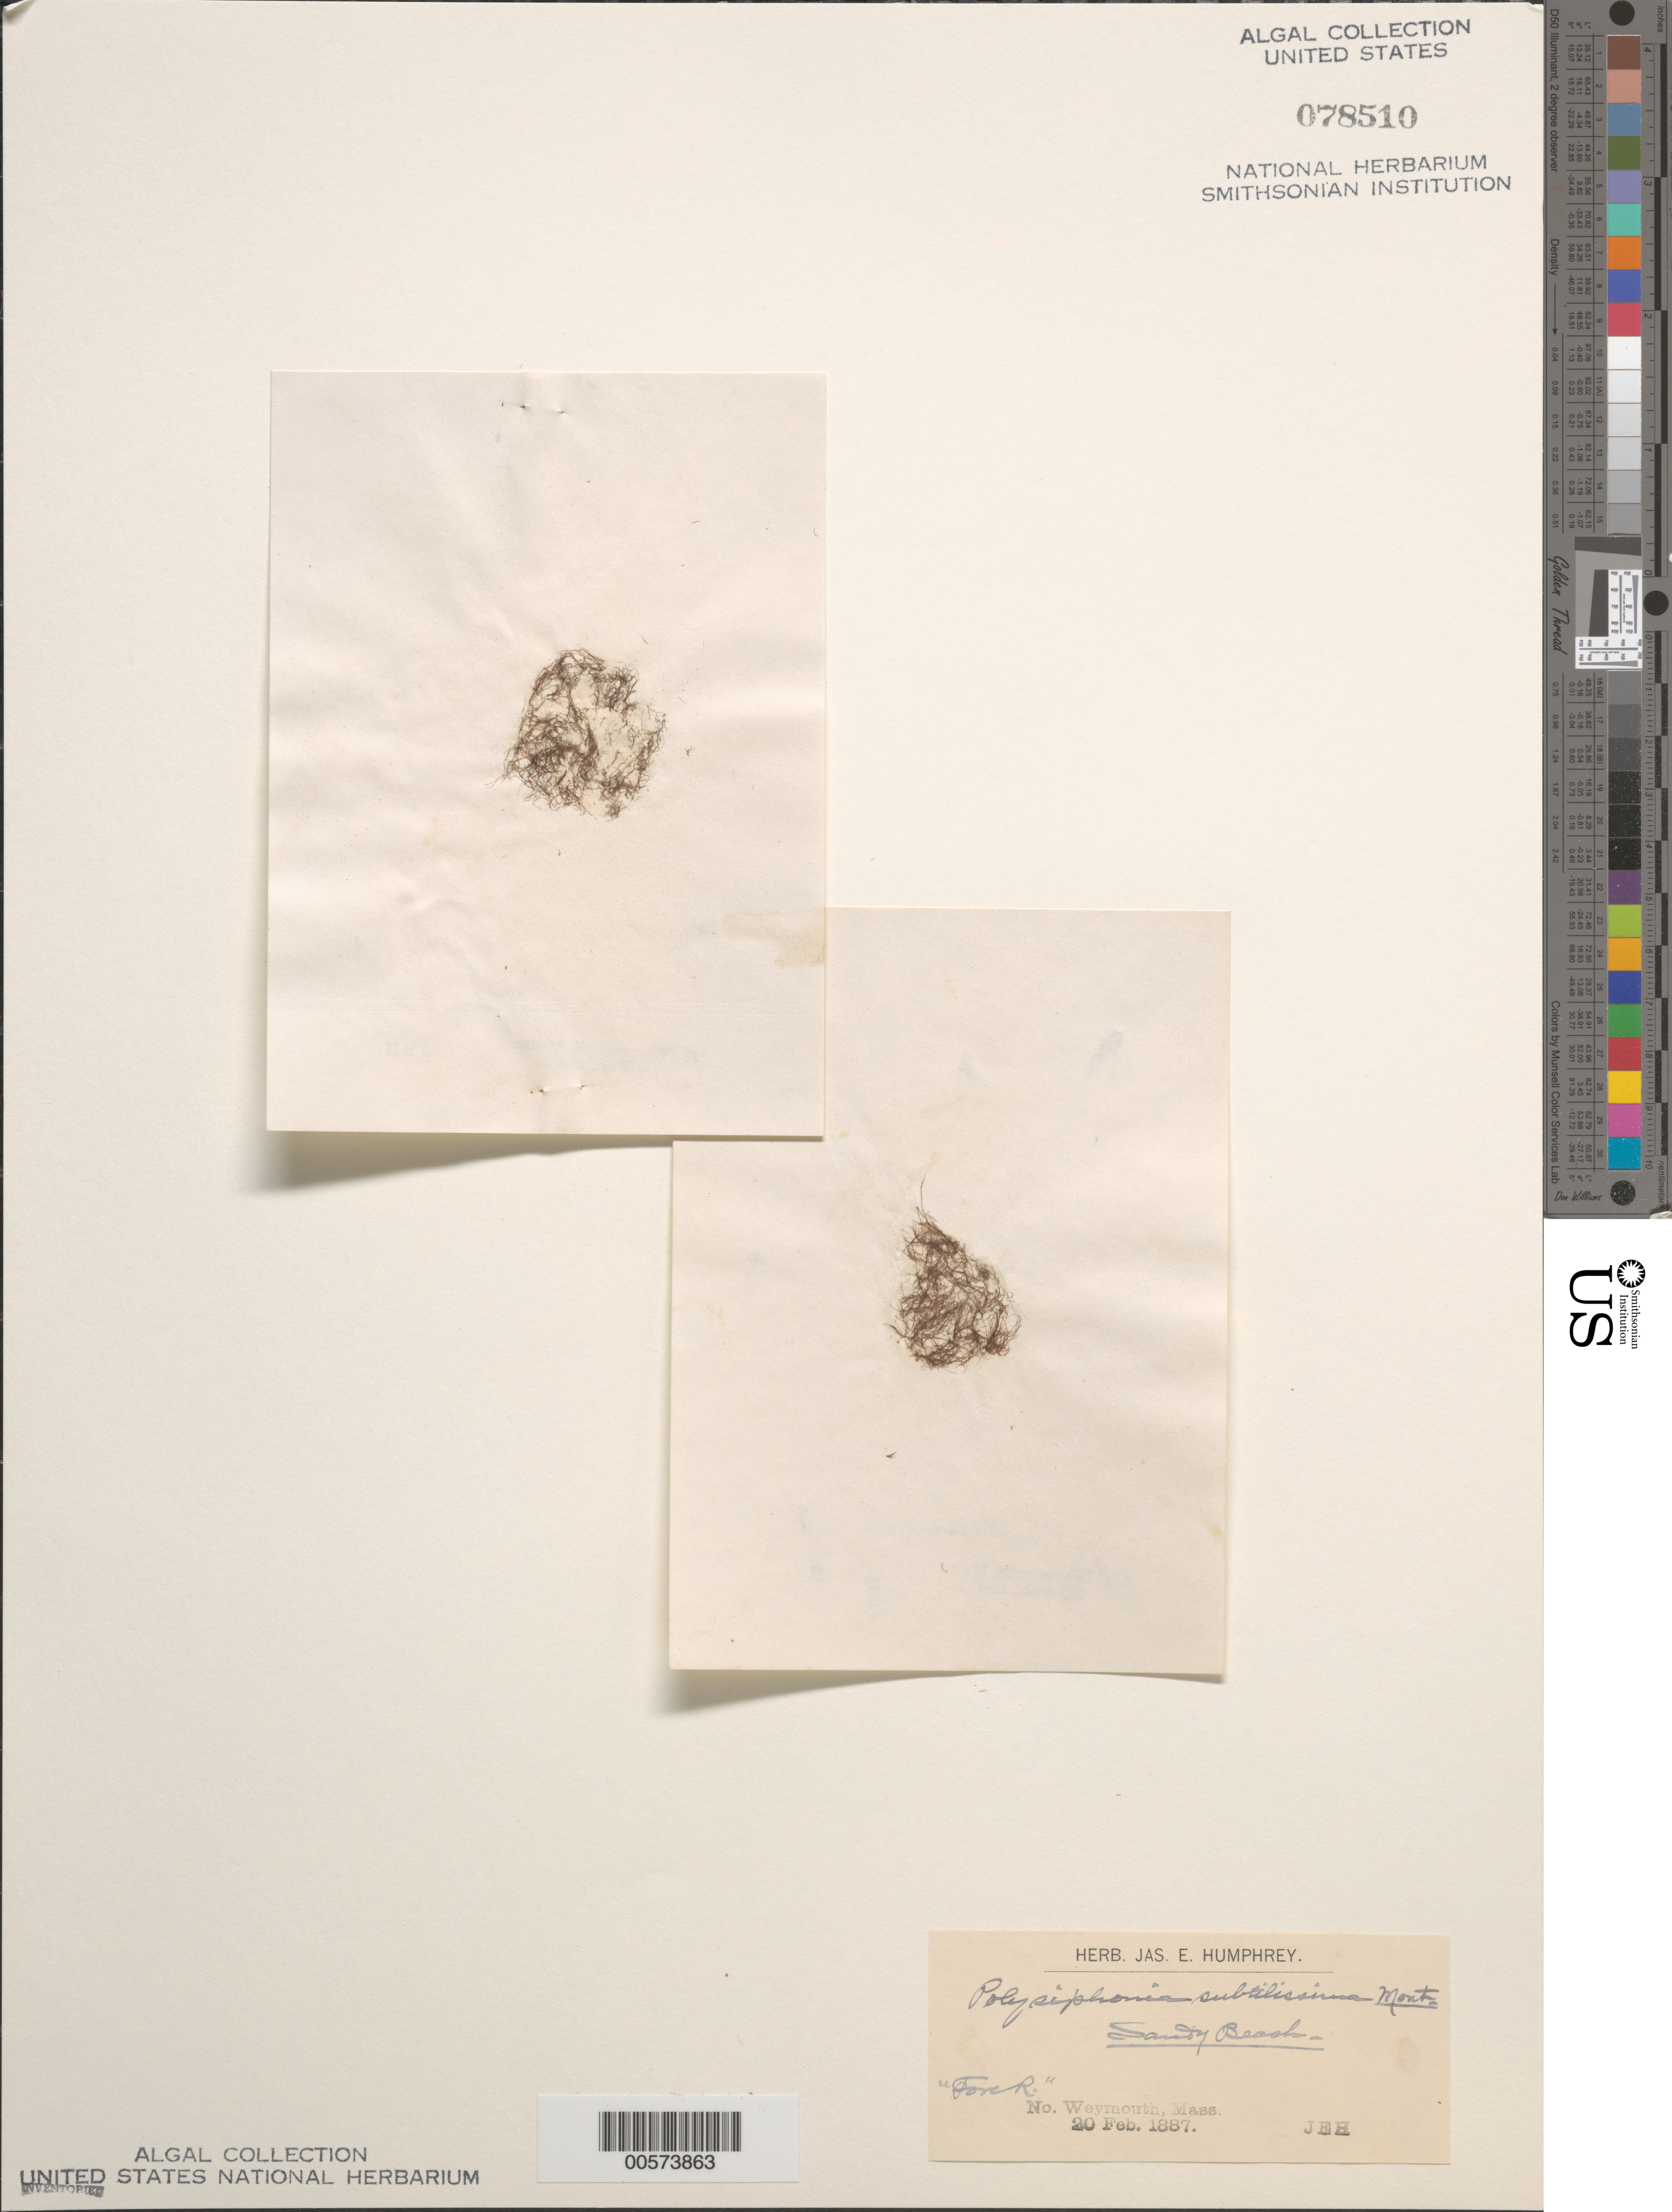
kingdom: Plantae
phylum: Rhodophyta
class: Florideophyceae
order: Ceramiales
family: Rhodomelaceae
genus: Polysiphonia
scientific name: Polysiphonia subtilissima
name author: Mont.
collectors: J. Humphrey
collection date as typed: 20 Feb 1887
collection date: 1887-02-20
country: United States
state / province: Massachusetts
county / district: Norfolk County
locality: Fore River, North Weymouth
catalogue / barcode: US 78510